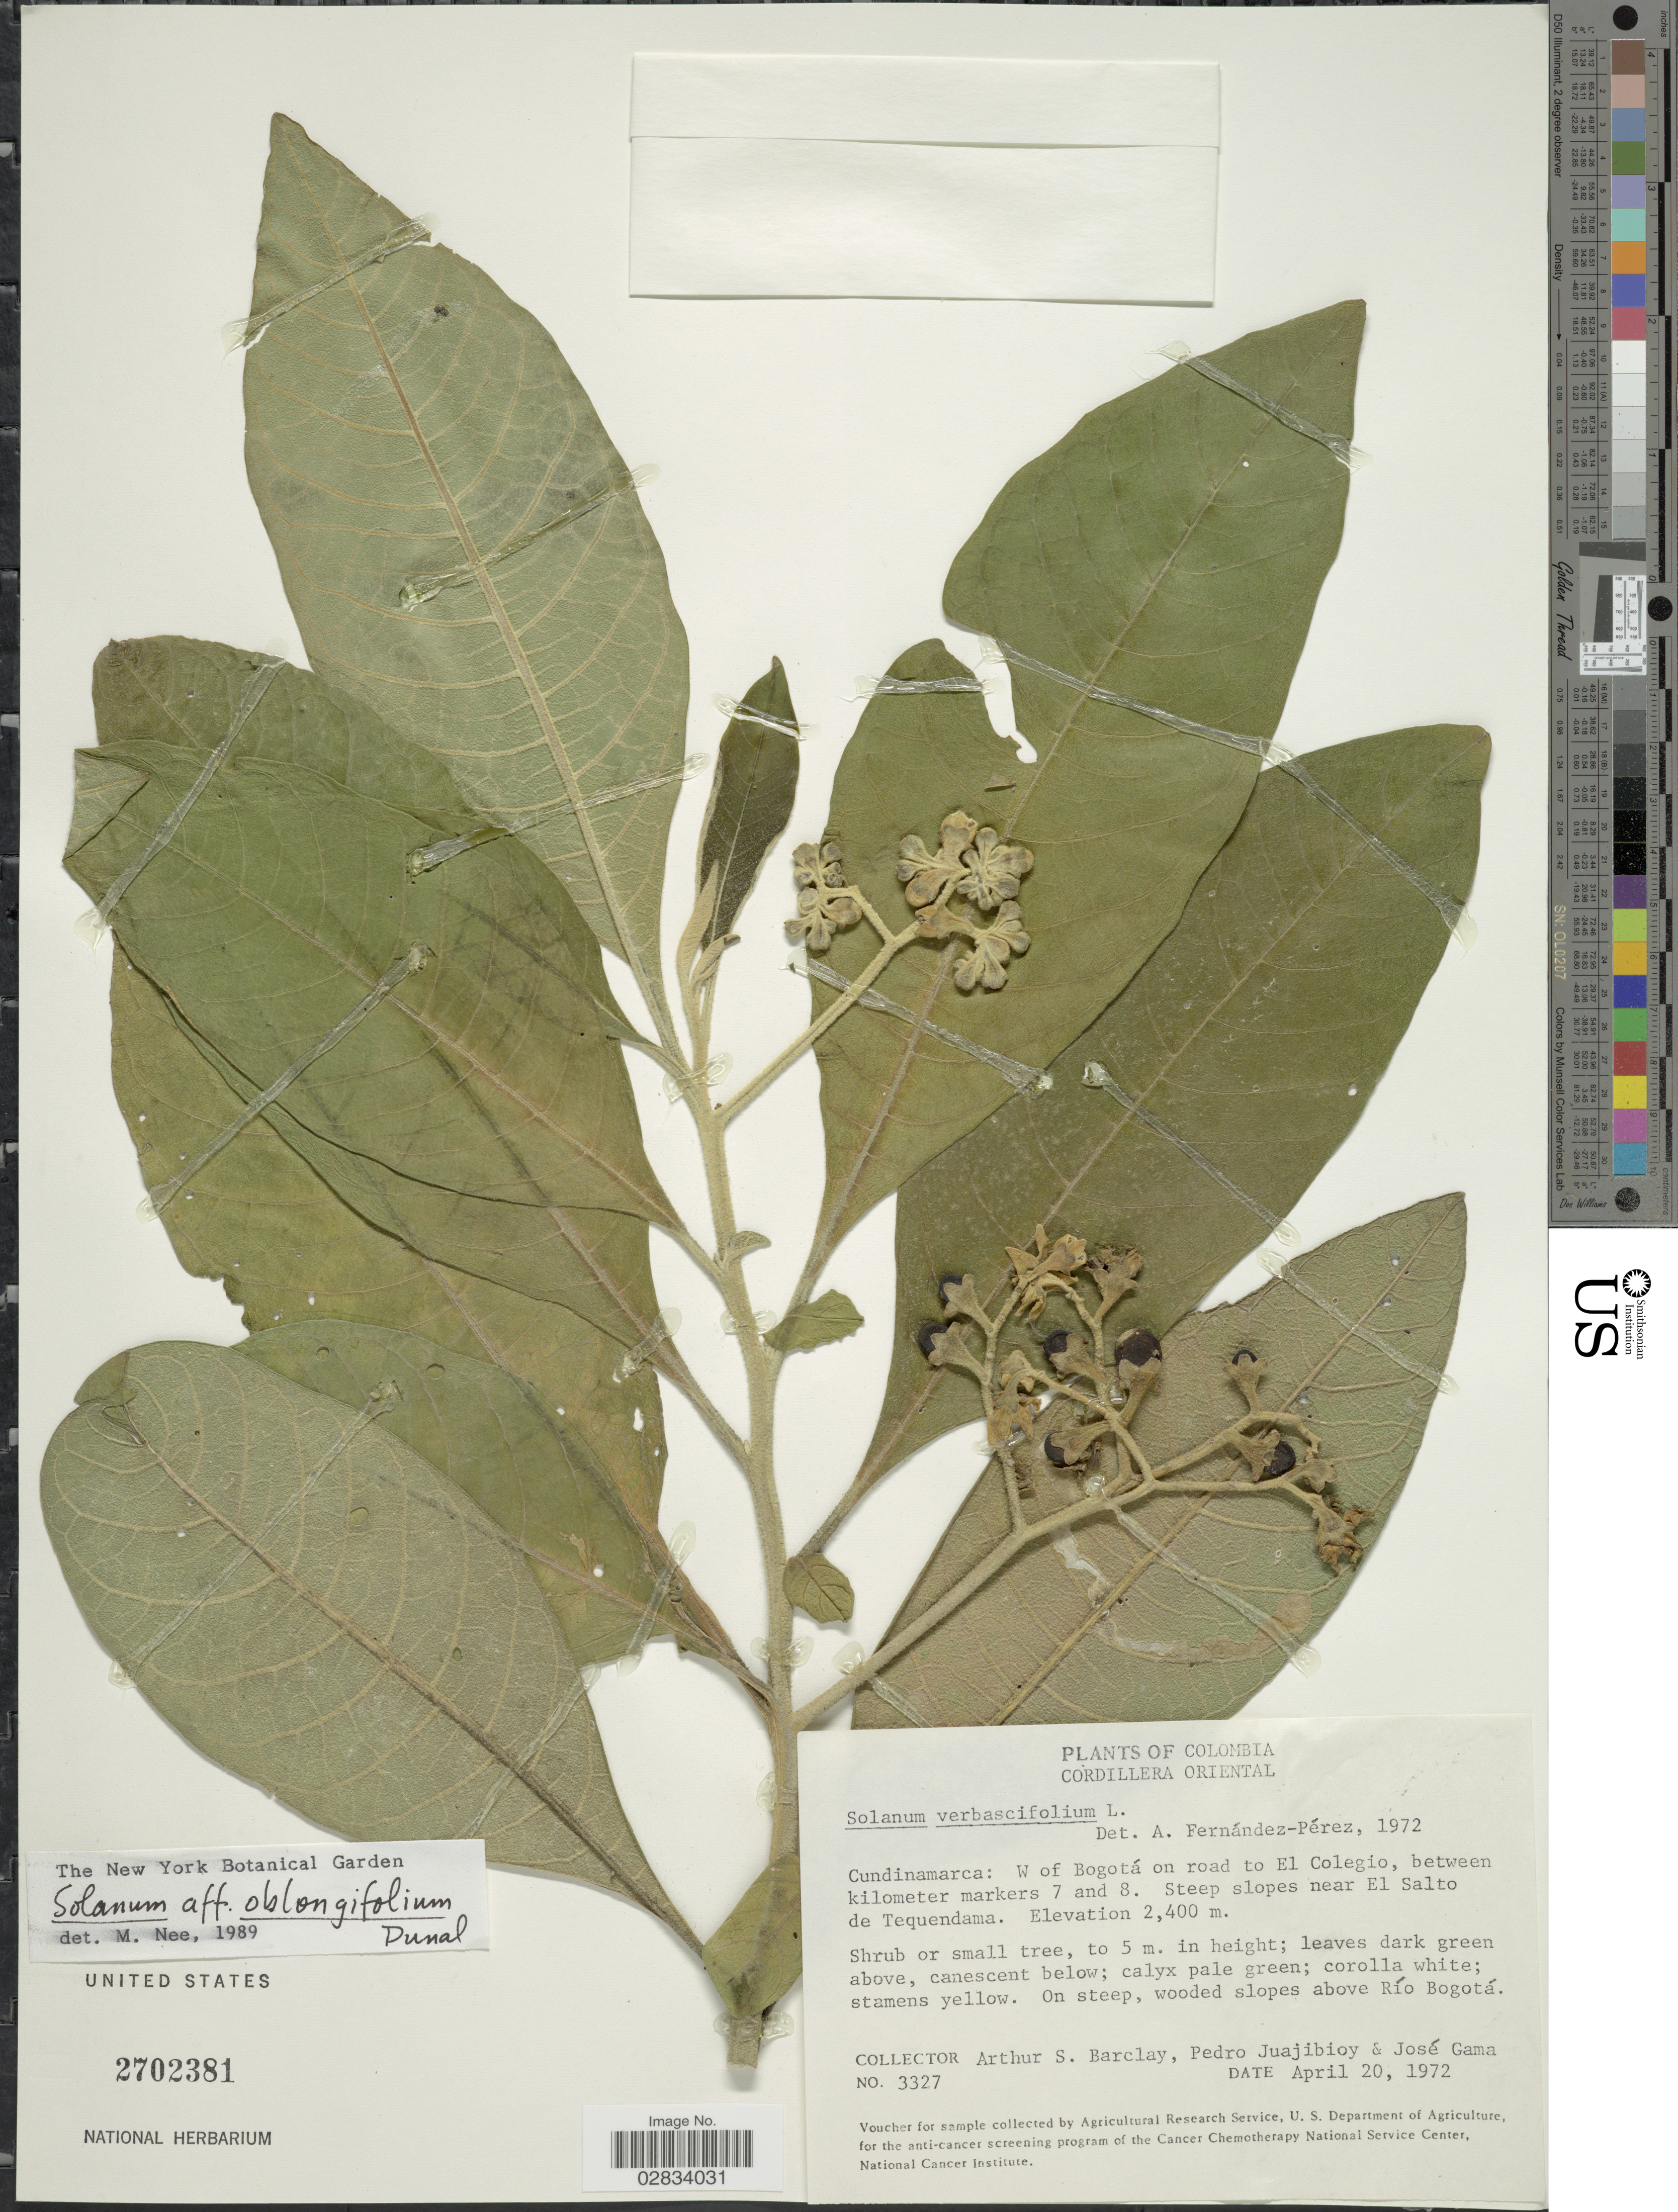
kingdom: Plantae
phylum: Tracheophyta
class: Magnoliopsida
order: Solanales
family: Solanaceae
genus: Solanum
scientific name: Solanum oblongifolium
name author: Duval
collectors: A. S. Barclay, P. Juajibioy & J. Gama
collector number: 3327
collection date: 1972-04-20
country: Colombia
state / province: Cundinamarca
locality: Cordillera Oriental, Cundinamarca: W of Bogotá on road to El Colegio, between kilometer markers 7 and 8, Steep slopes near El Salto de Tequendama, On steep, wooded slopes above Río Bogotá.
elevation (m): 2400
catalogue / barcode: US 2702381